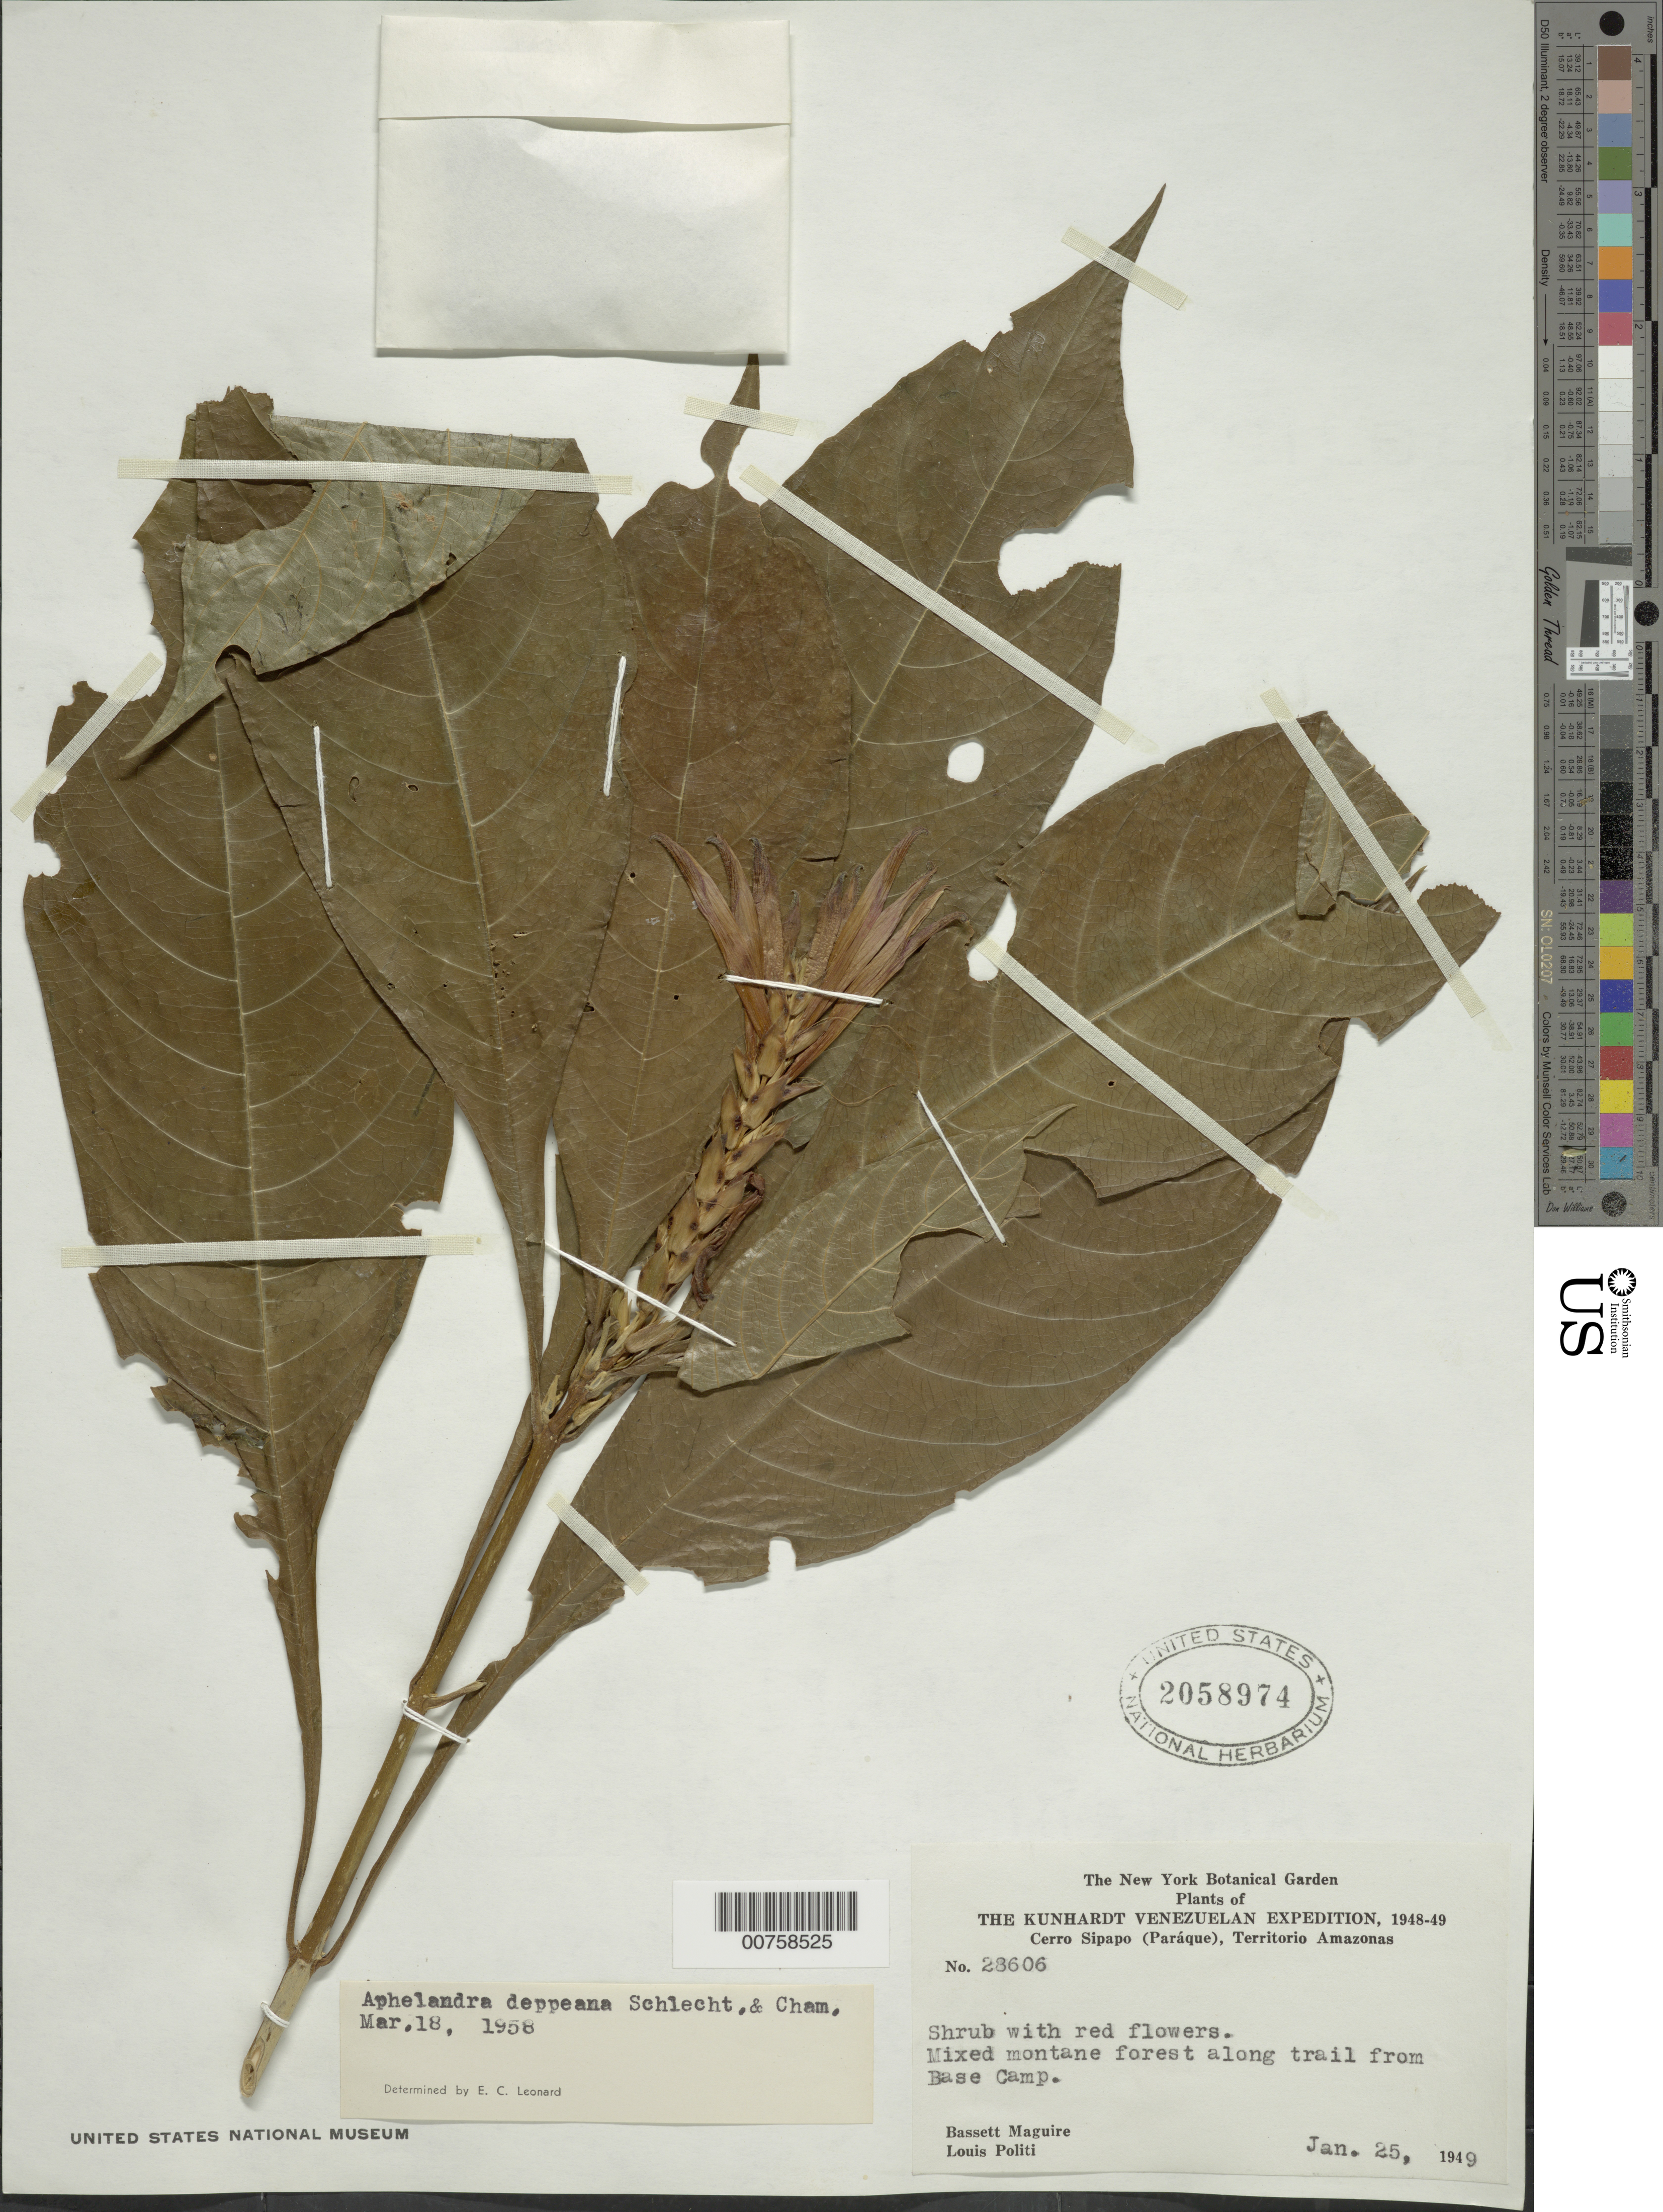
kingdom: Plantae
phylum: Tracheophyta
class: Magnoliopsida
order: Lamiales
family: Acanthaceae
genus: Aphelandra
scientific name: Aphelandra deppeana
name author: Schltdl. & Cham.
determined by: Leonard, Emery C., (US)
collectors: B. Maguire & L. Politi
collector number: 28606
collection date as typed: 25-Jan-49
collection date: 1949-01-25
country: Venezuela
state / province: Amazonas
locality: Cerro Sipapo (Paráque), Base Camp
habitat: Mixed montane forest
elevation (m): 125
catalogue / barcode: US 2058974